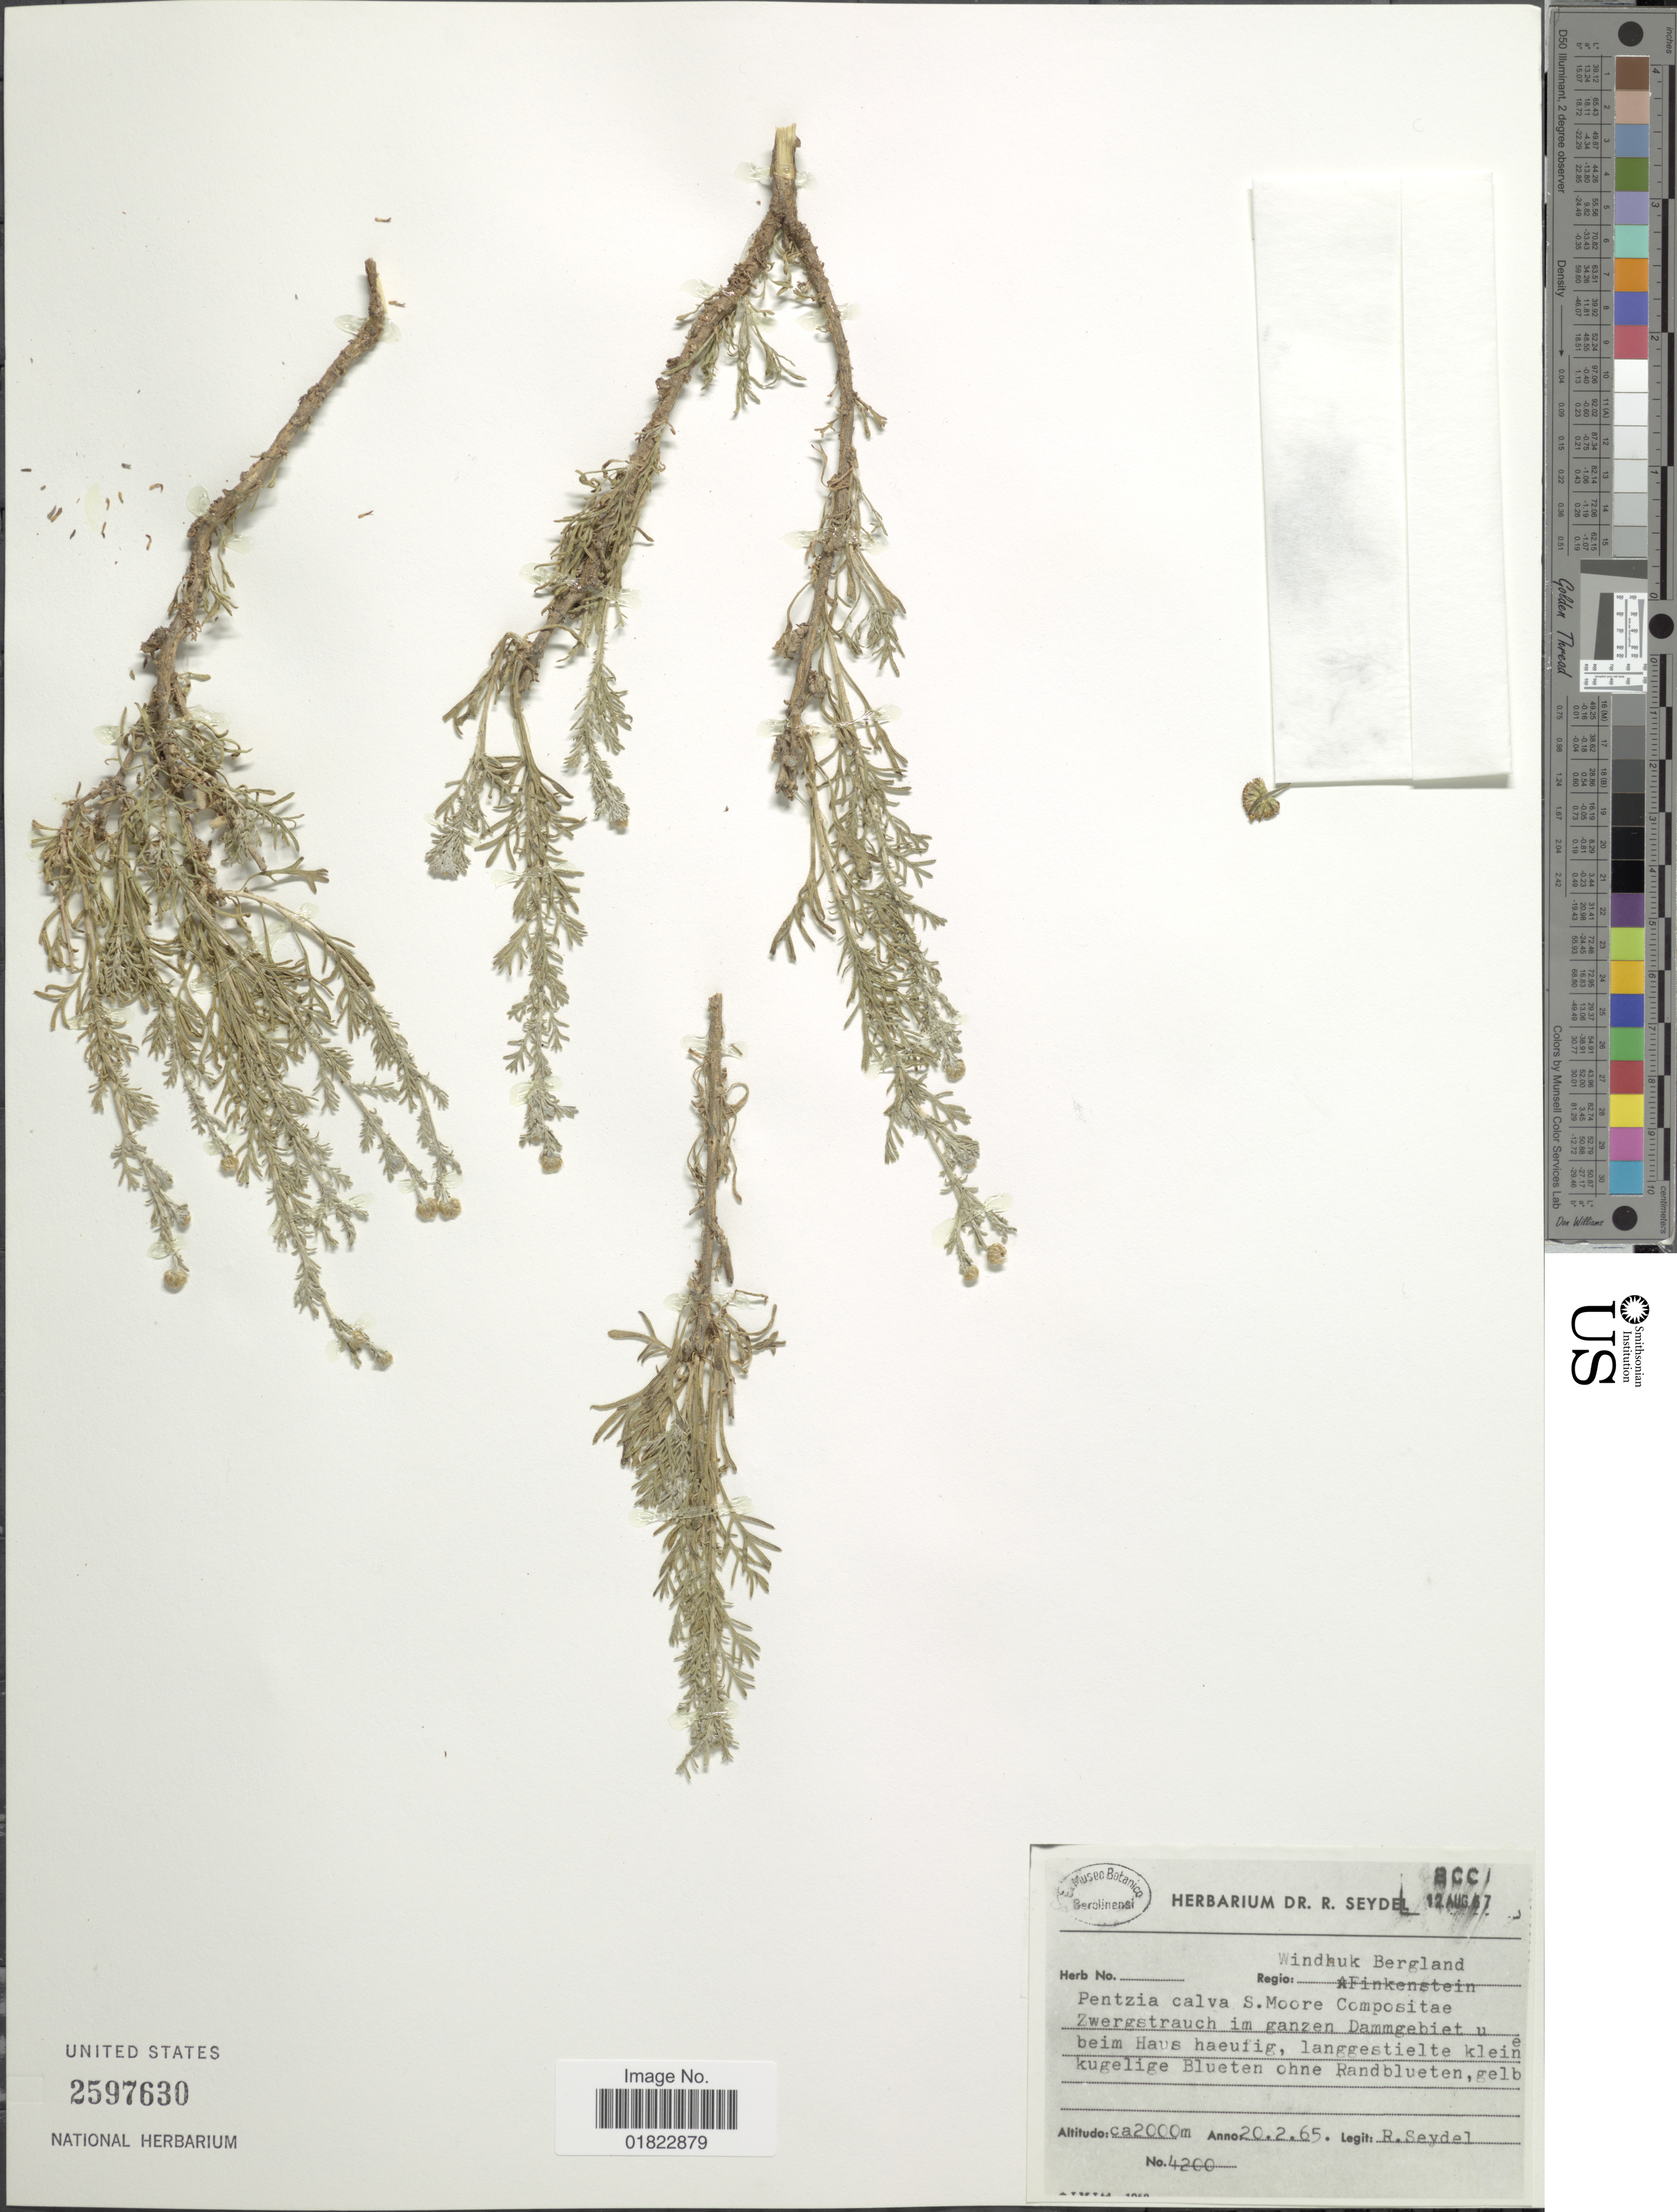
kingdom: Plantae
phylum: Tracheophyta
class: Magnoliopsida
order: Asterales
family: Asteraceae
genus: Pentzia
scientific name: Pentzia calva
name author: S. Moore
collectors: R. Seydel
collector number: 4200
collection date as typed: Transcribed d/m/y: 20/2/65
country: Namibia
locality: Regio Windhuk Bergland, Finkenstein.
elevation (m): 2000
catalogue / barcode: US 2597630